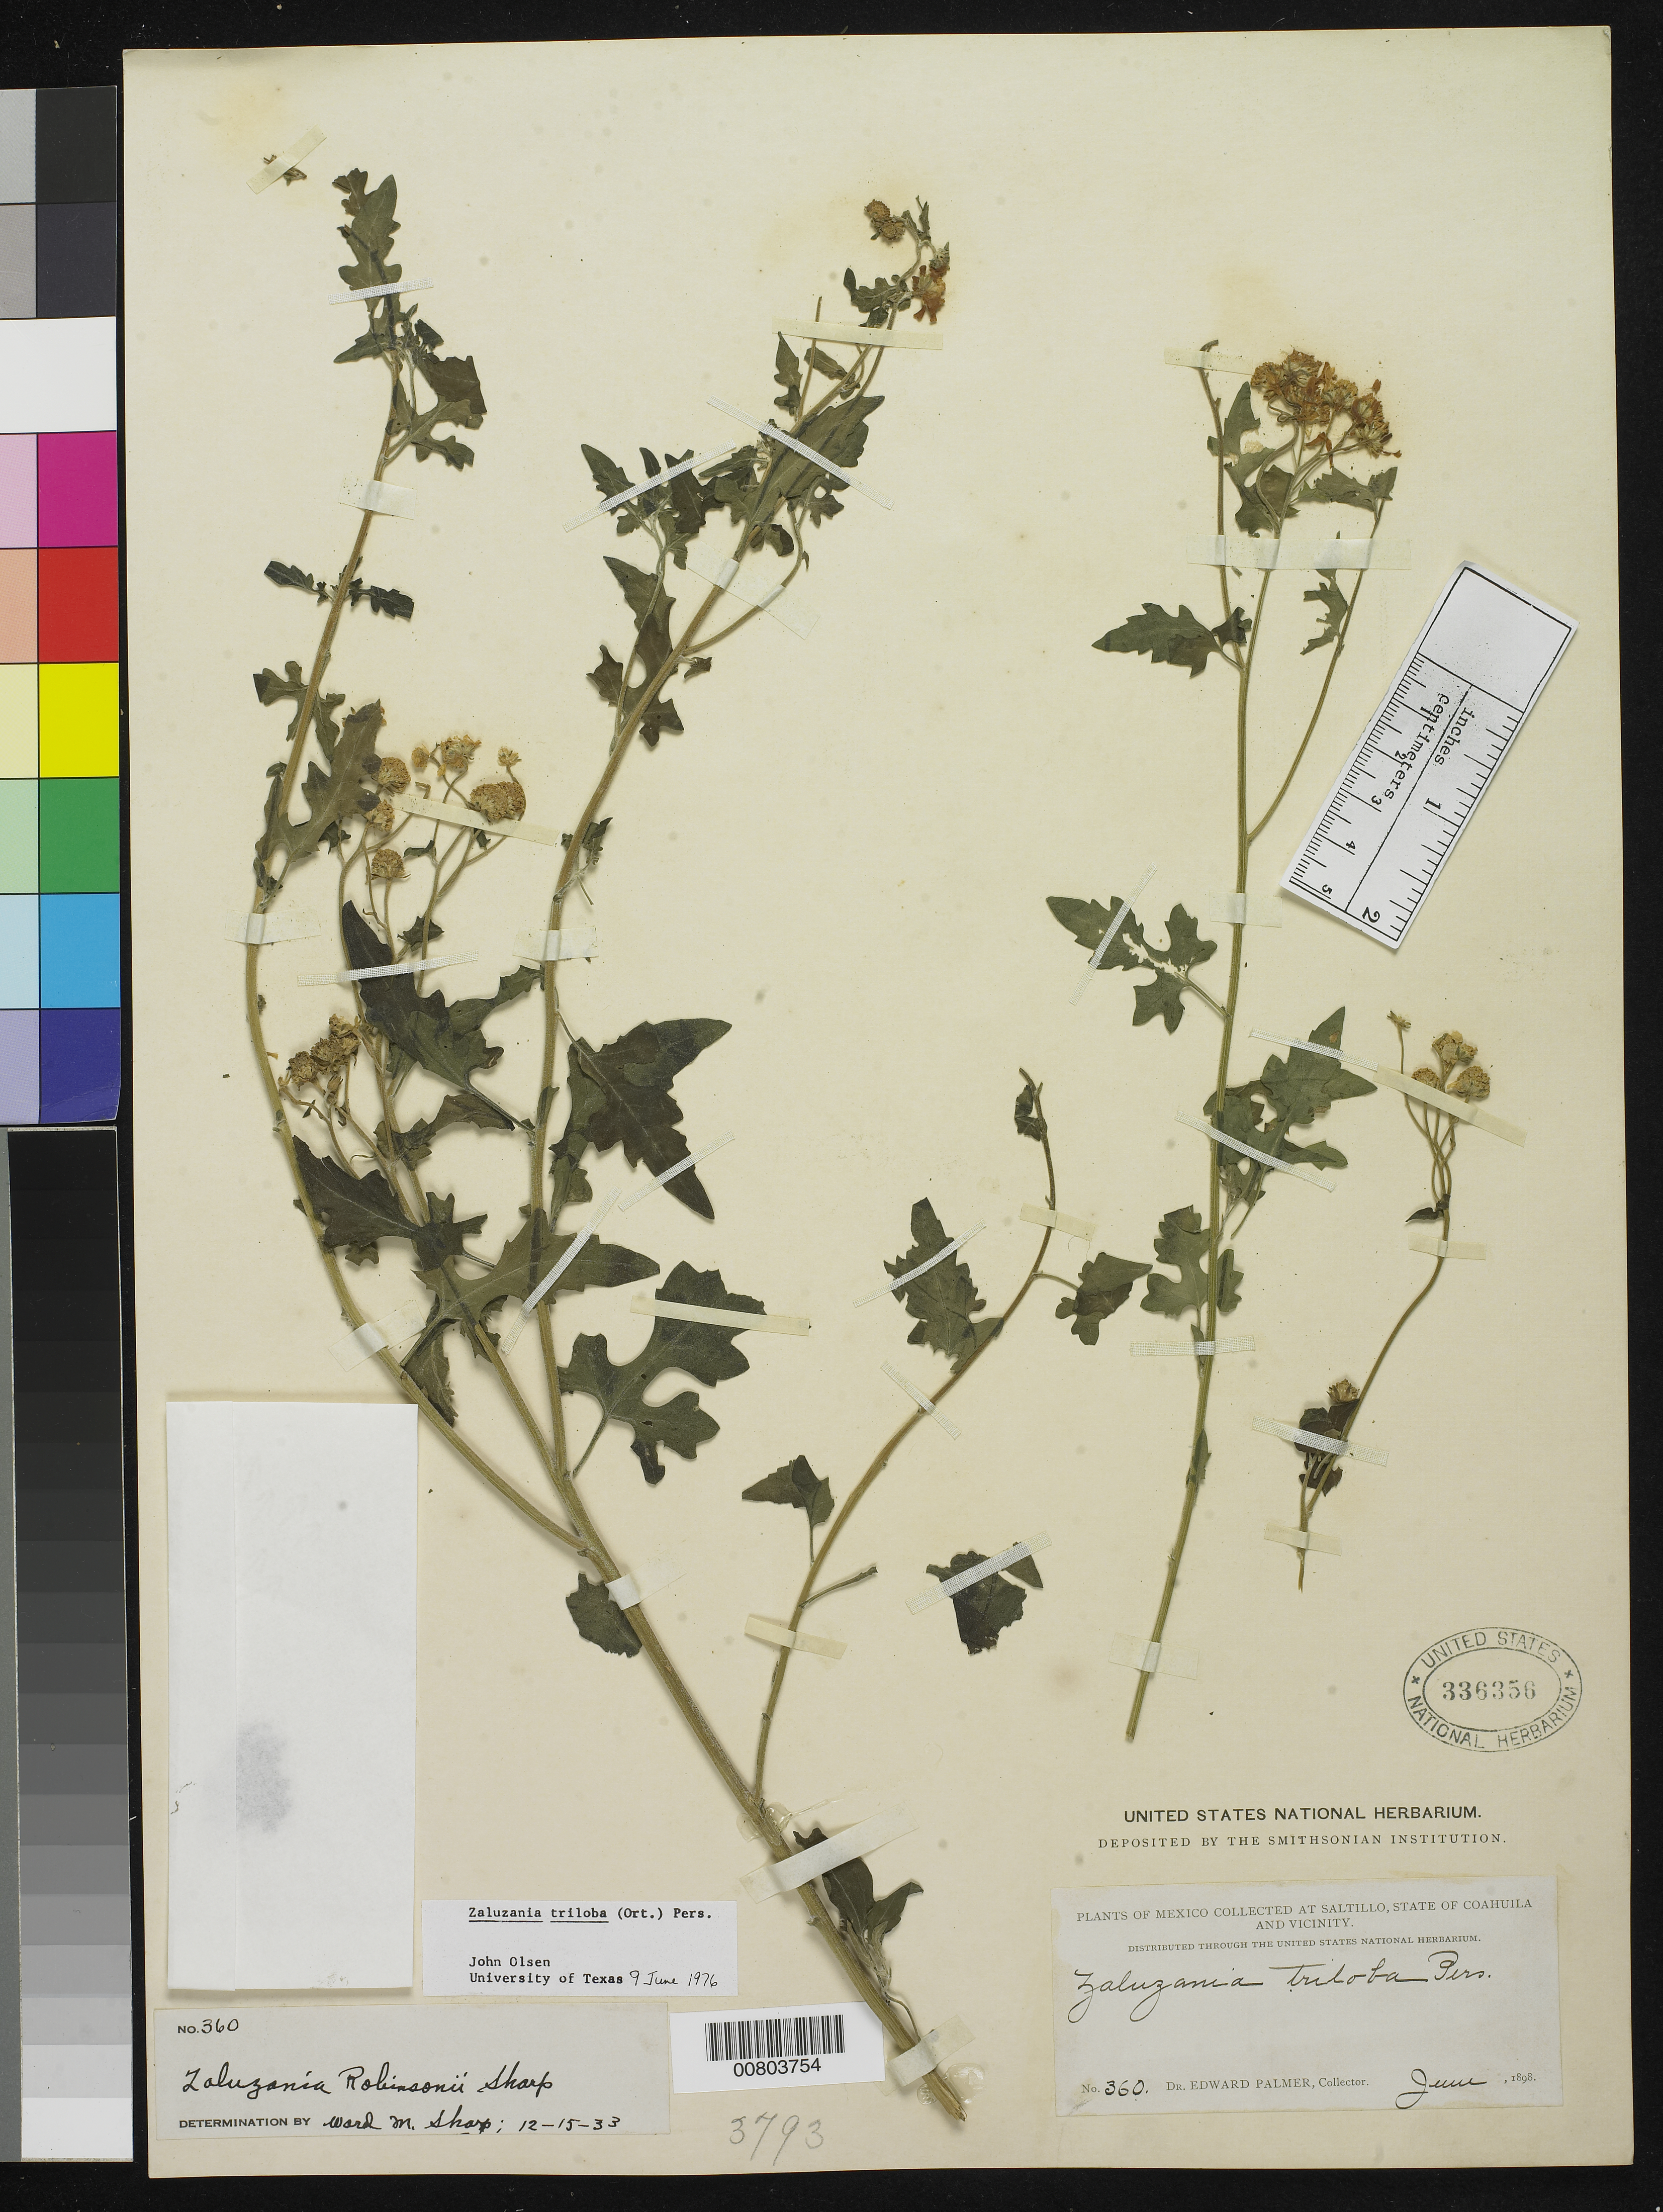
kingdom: Plantae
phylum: Tracheophyta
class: Magnoliopsida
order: Asterales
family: Asteraceae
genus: Zaluzania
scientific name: Zaluzania triloba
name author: (Ortega) Pers.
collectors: E. Palmer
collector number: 360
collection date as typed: Jun 1898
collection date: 1898-06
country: Mexico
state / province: Coahuila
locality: Saltillo, Coahuila and vicinity.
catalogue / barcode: US 336356